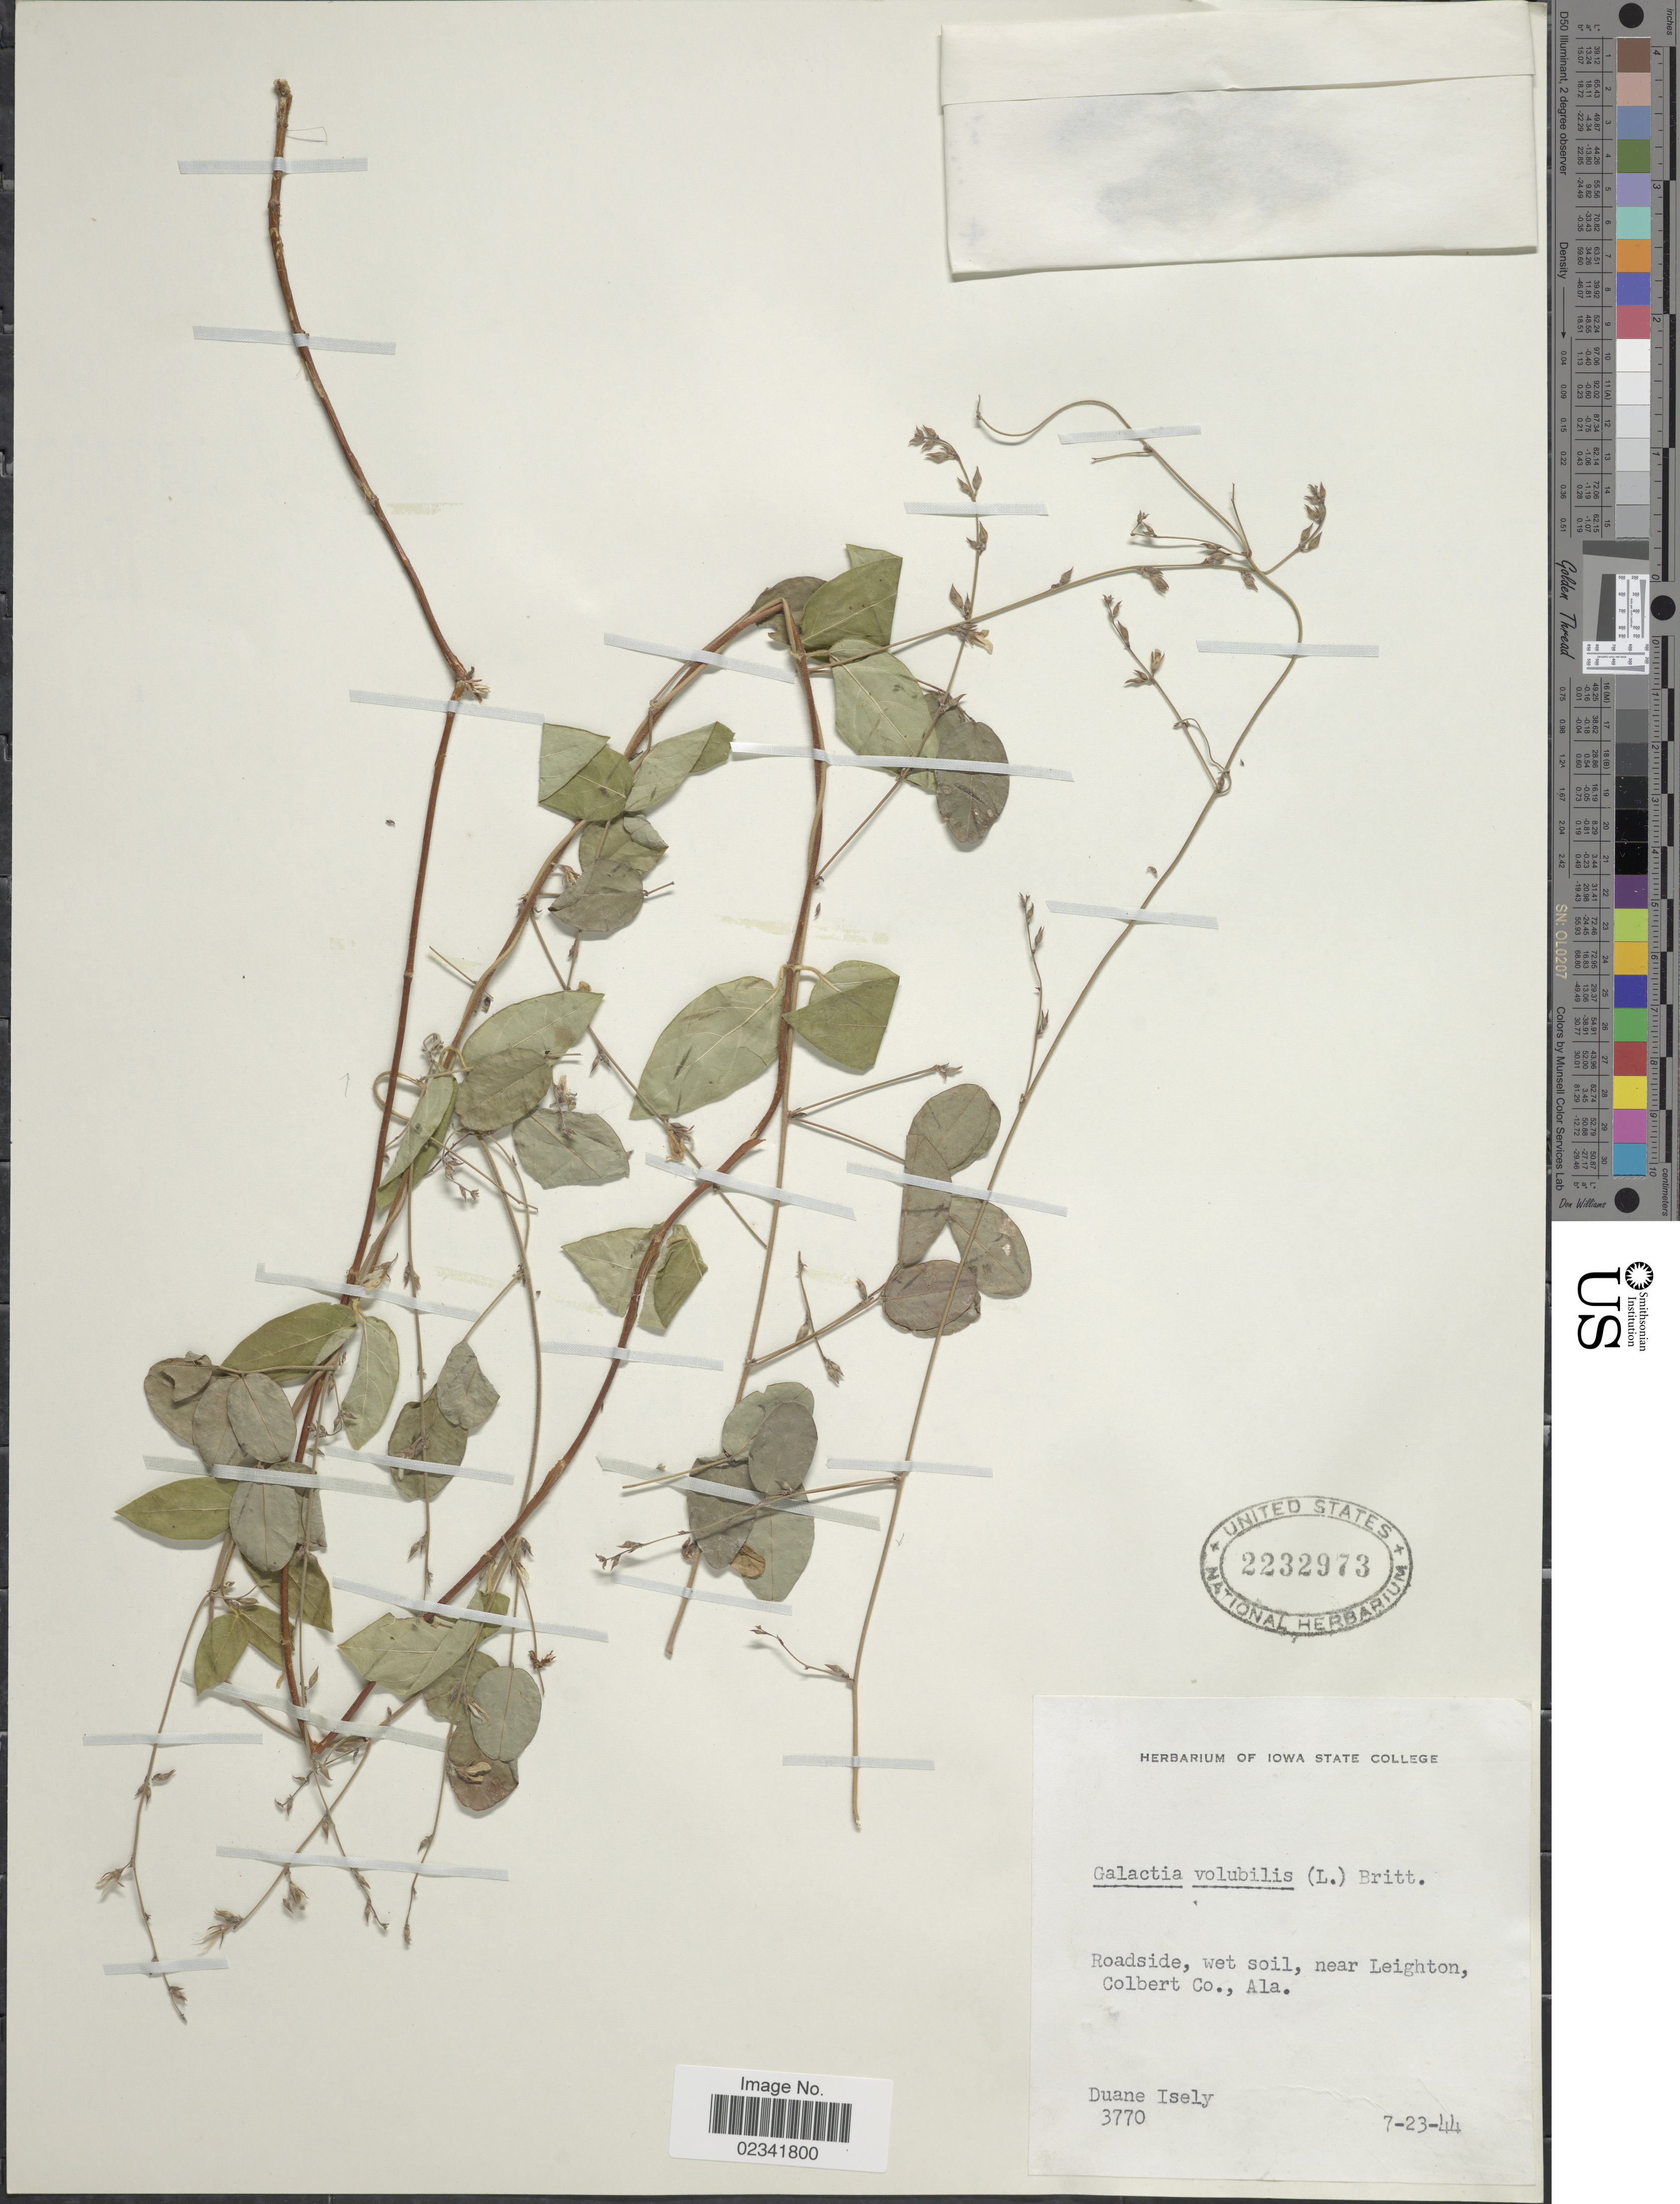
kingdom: Plantae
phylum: Tracheophyta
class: Magnoliopsida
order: Fabales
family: Fabaceae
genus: Galactia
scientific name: Galactia volubilis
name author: (L.) Britton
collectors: D. Isely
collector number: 3770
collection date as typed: Transcribed d/m/y: 23/7/44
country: United States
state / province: Alabama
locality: Roadside, wet soil, near Leighton, Colbert Co., Ala.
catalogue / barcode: US 2232973